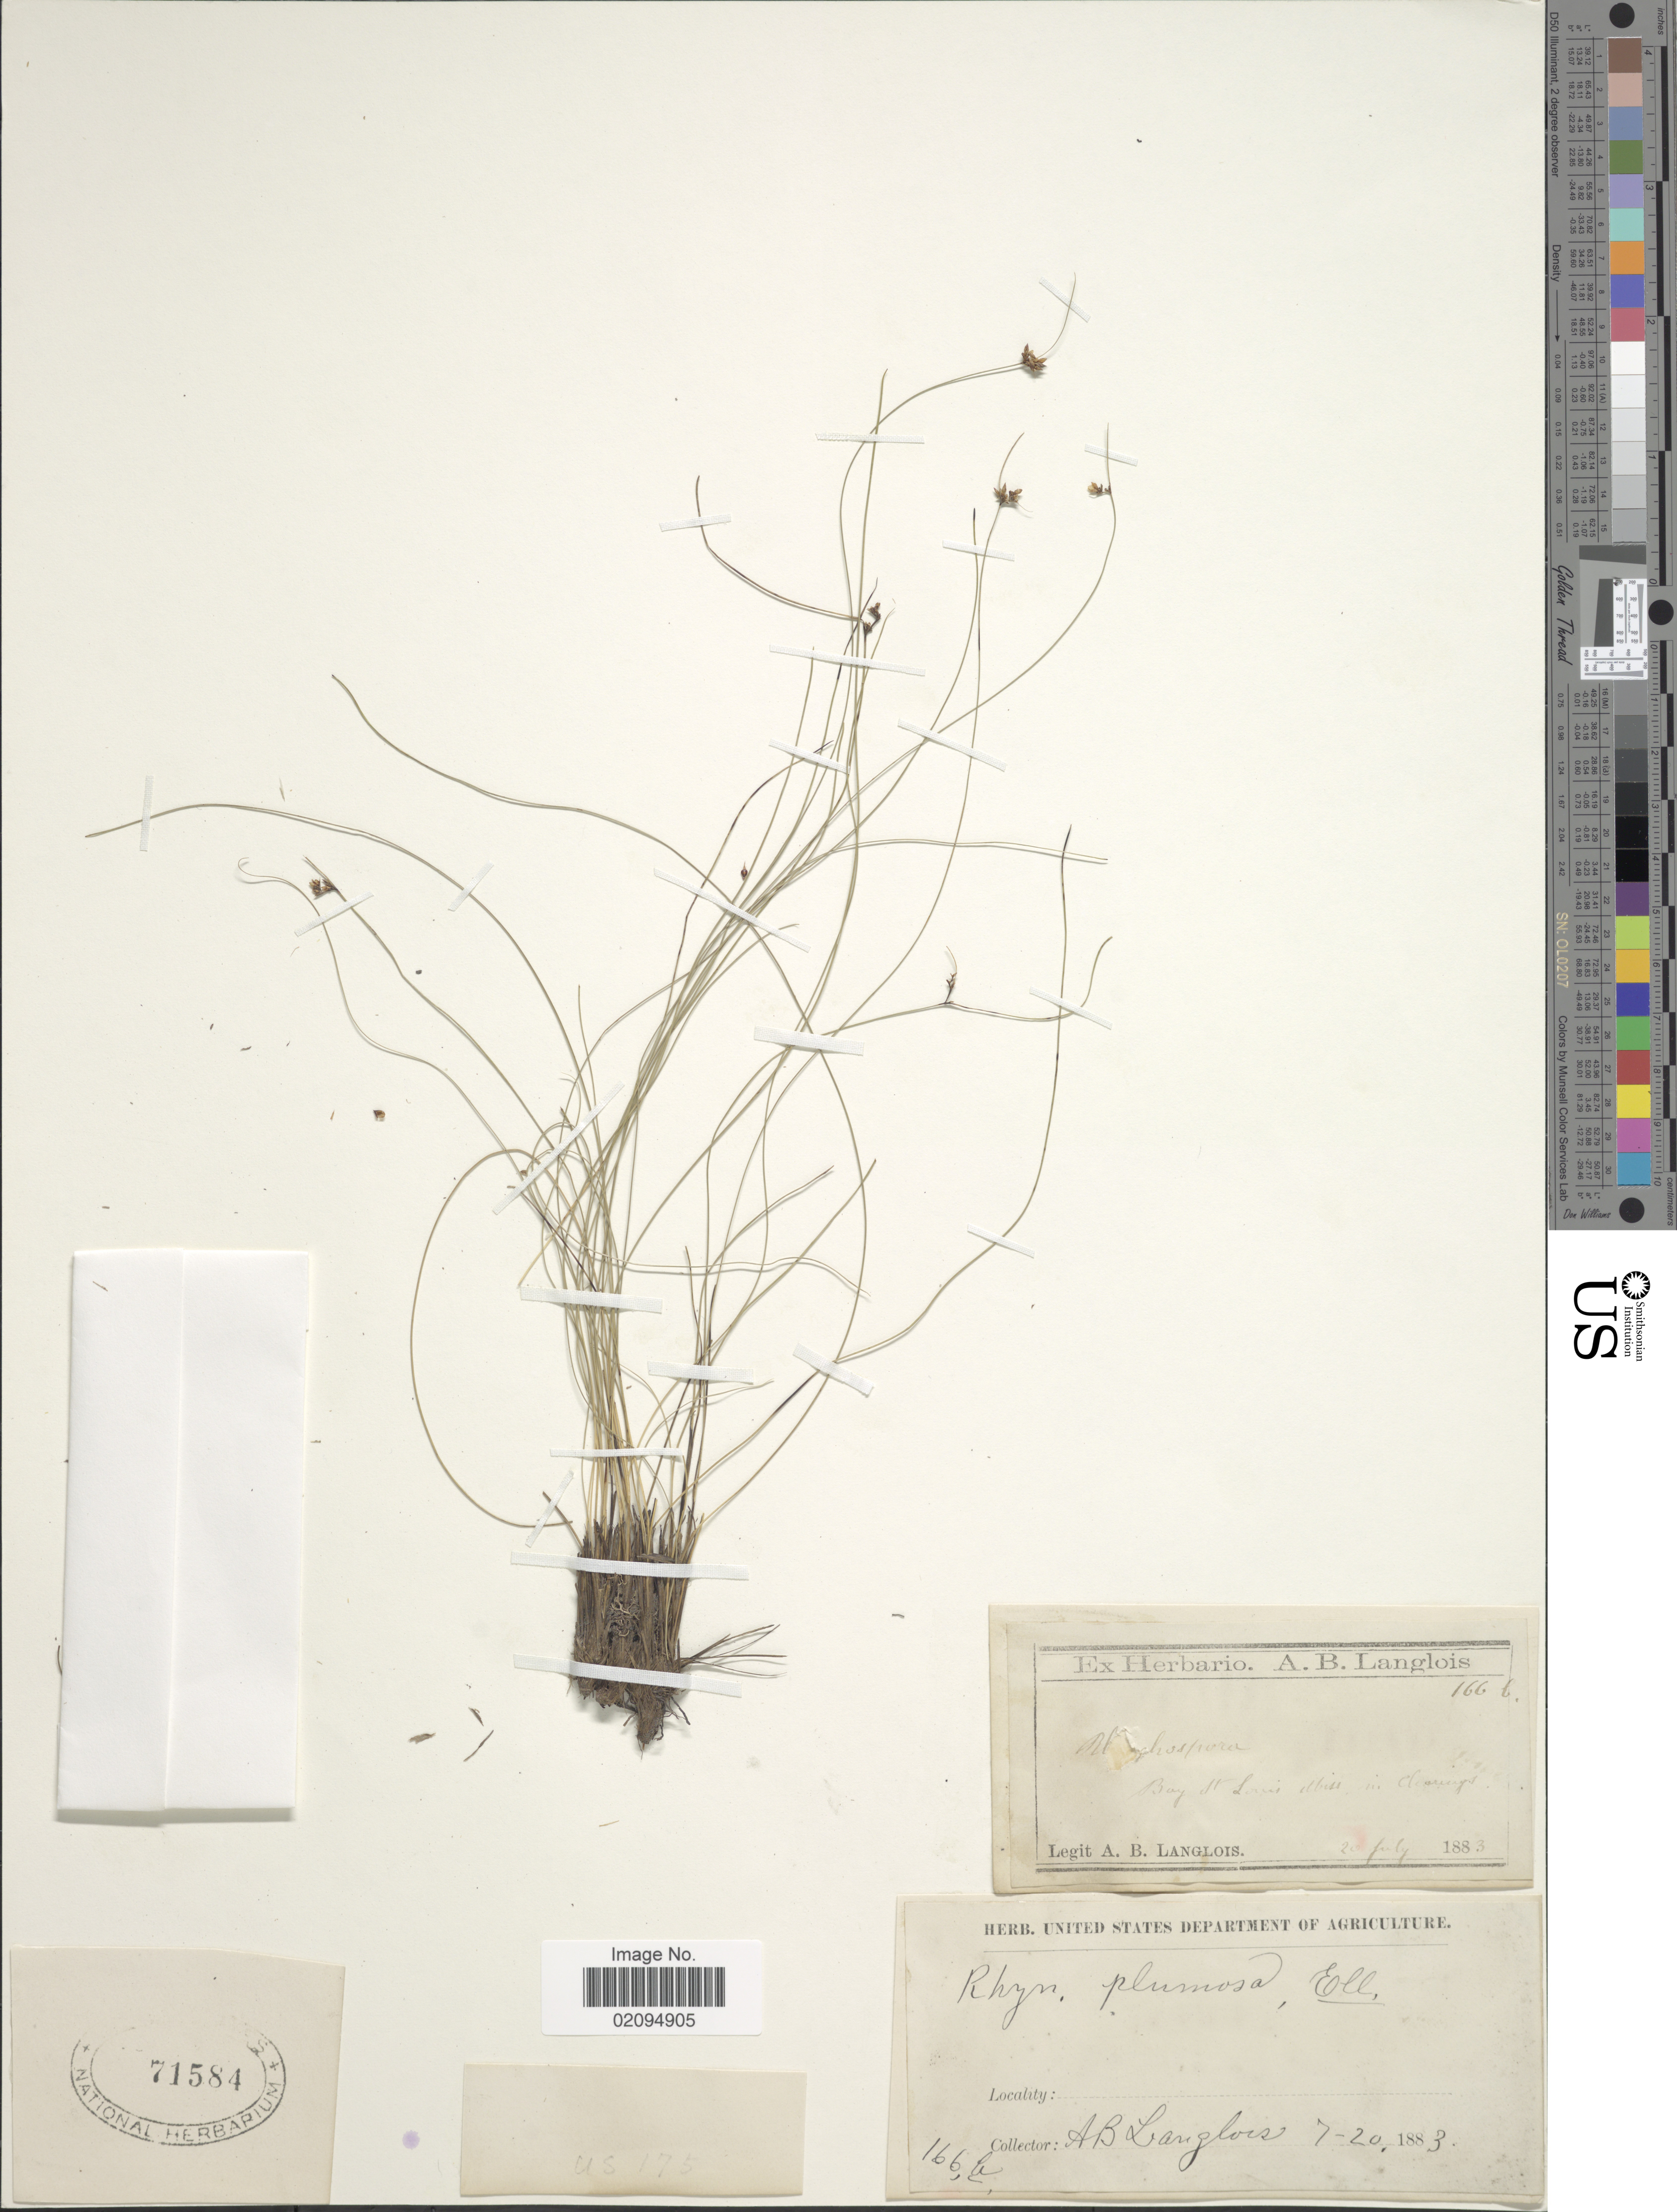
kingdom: Plantae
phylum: Tracheophyta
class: Liliopsida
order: Poales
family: Cyperaceae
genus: Rhynchospora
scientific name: Rhynchospora plumosa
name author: Elliott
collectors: A. Langlois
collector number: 166b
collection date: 1883-07-20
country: United States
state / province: Mississippi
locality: Bay St. Louis Miss.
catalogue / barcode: US 71584